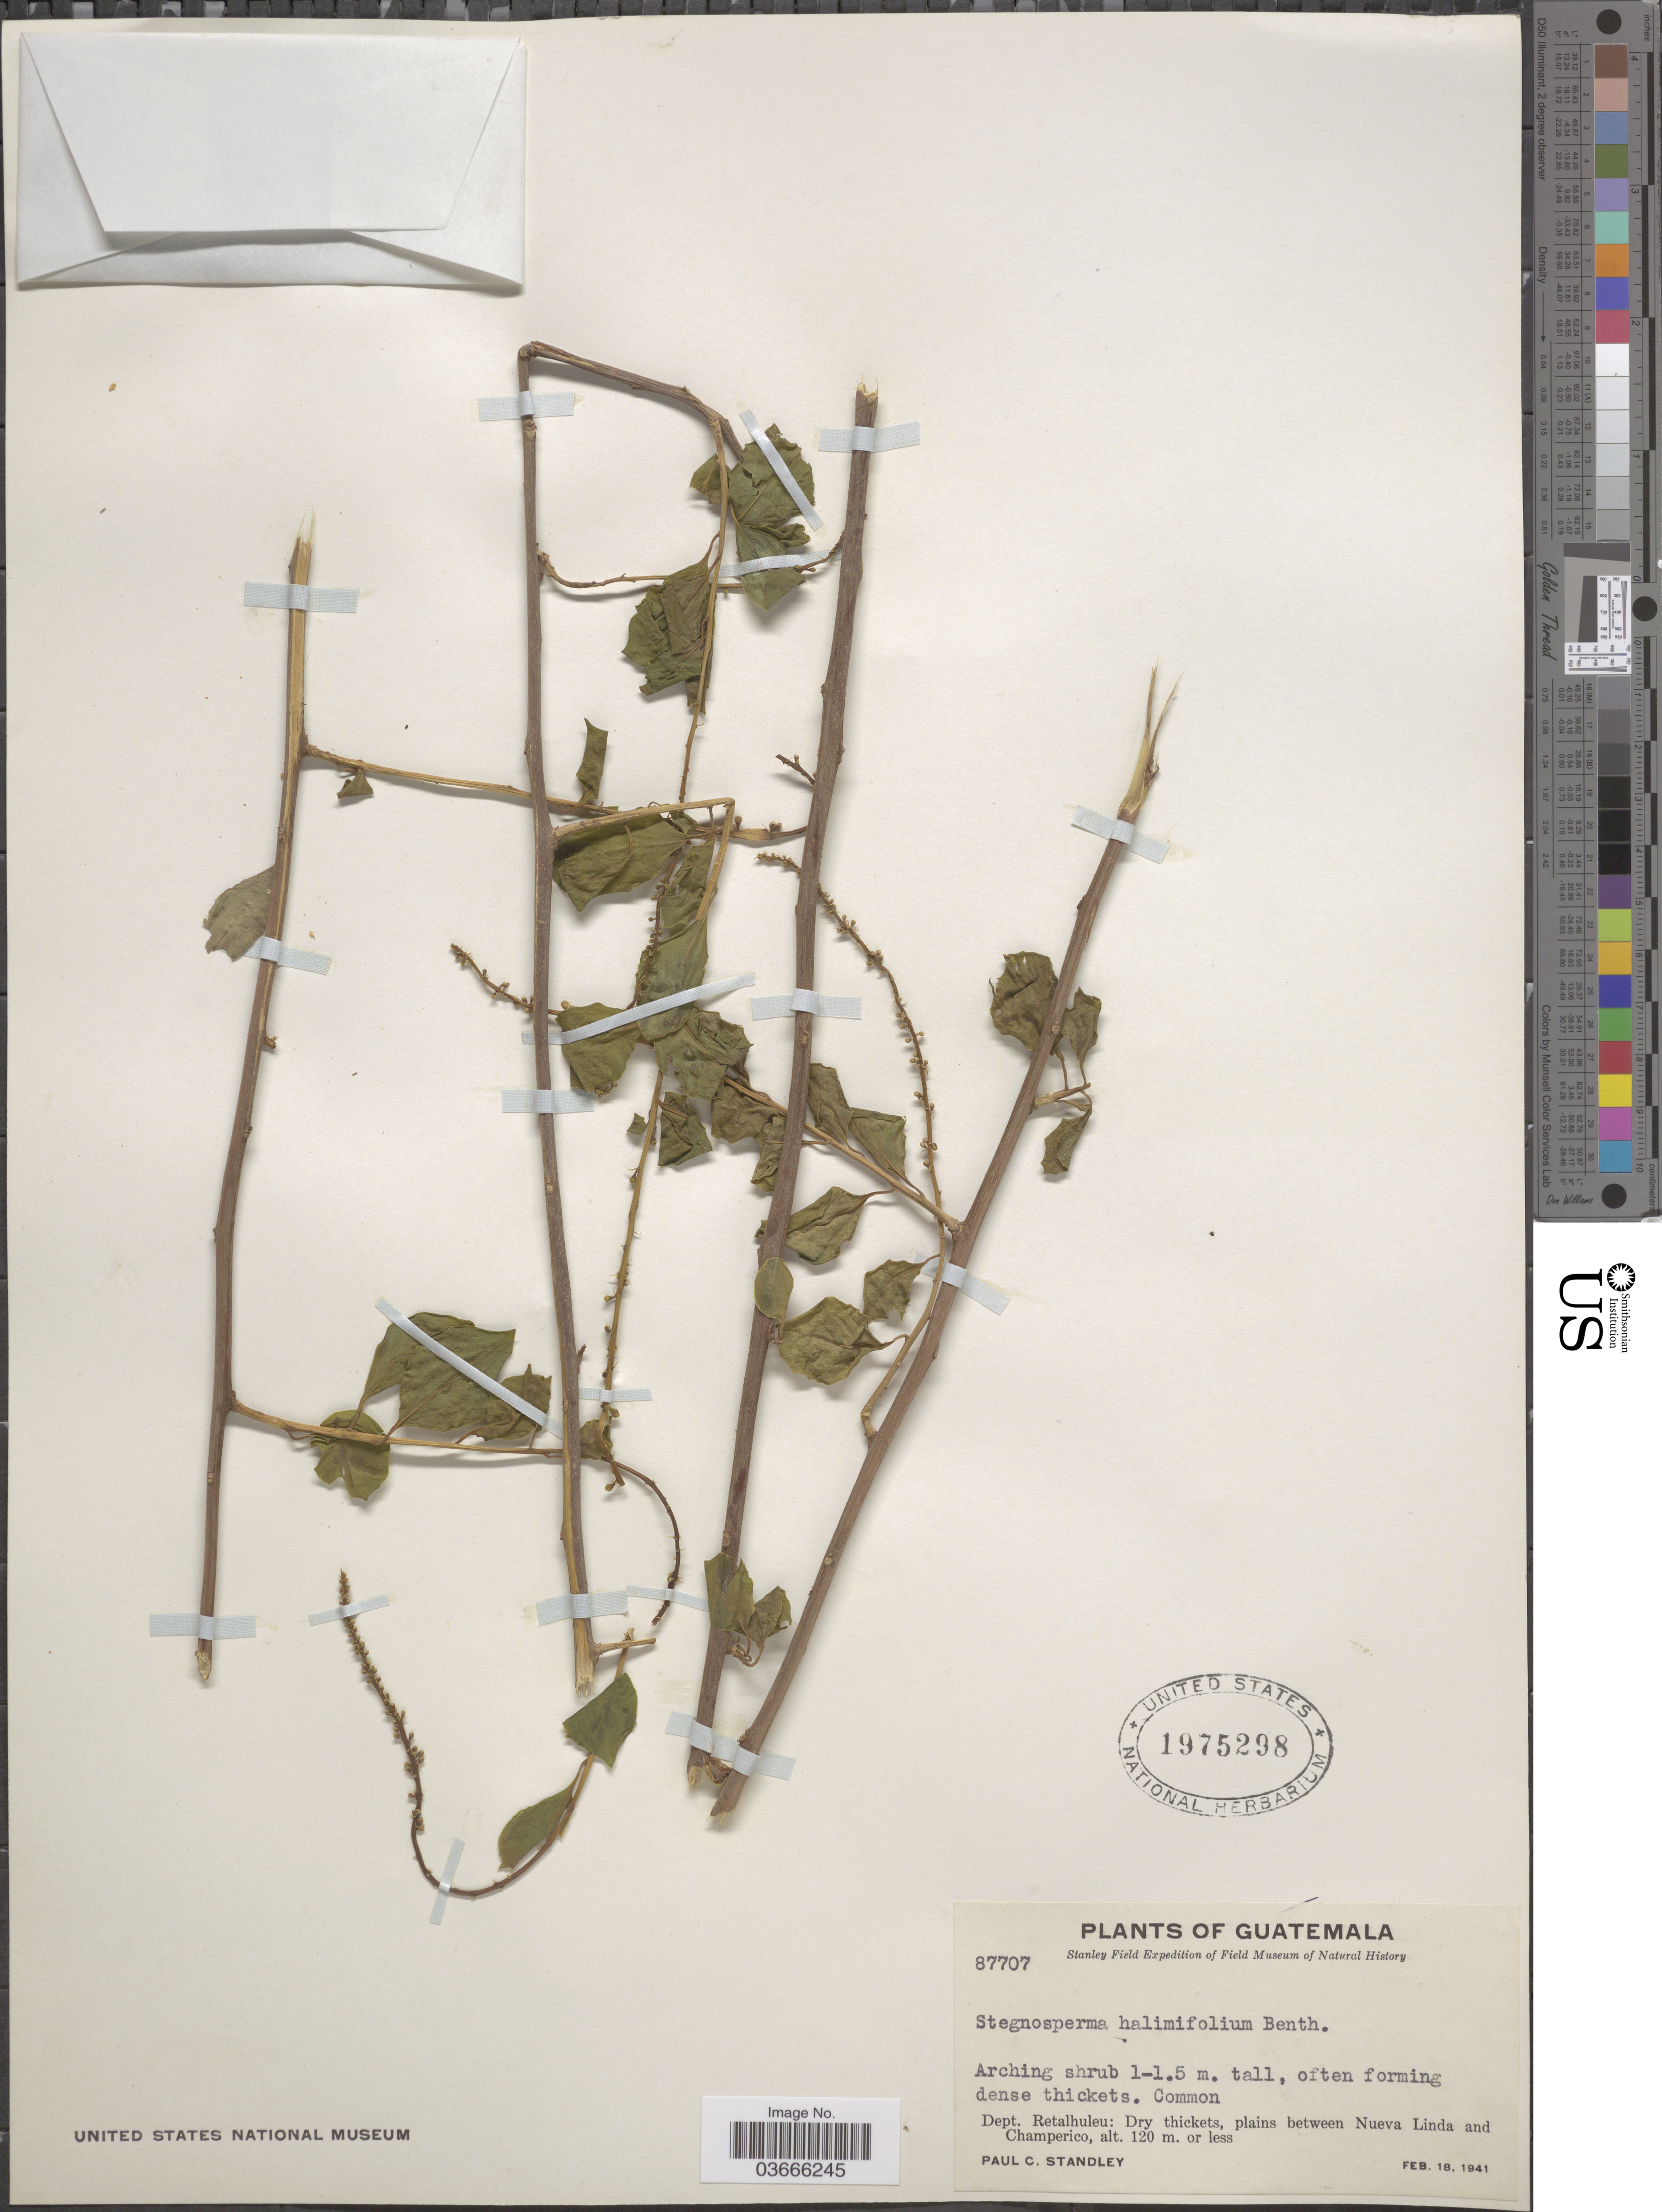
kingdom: Plantae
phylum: Tracheophyta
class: Magnoliopsida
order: Caryophyllales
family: Stegnospermataceae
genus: Stegnosperma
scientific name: Stegnosperma halimifolium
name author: Benth.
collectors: P. C. Standley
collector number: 87707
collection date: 1941-02-18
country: Guatemala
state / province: Retalhuleu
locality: Dept. Retalhuleu: Dry thickets, plains between Nueva Linda and Champerico.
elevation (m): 120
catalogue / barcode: US 1975298